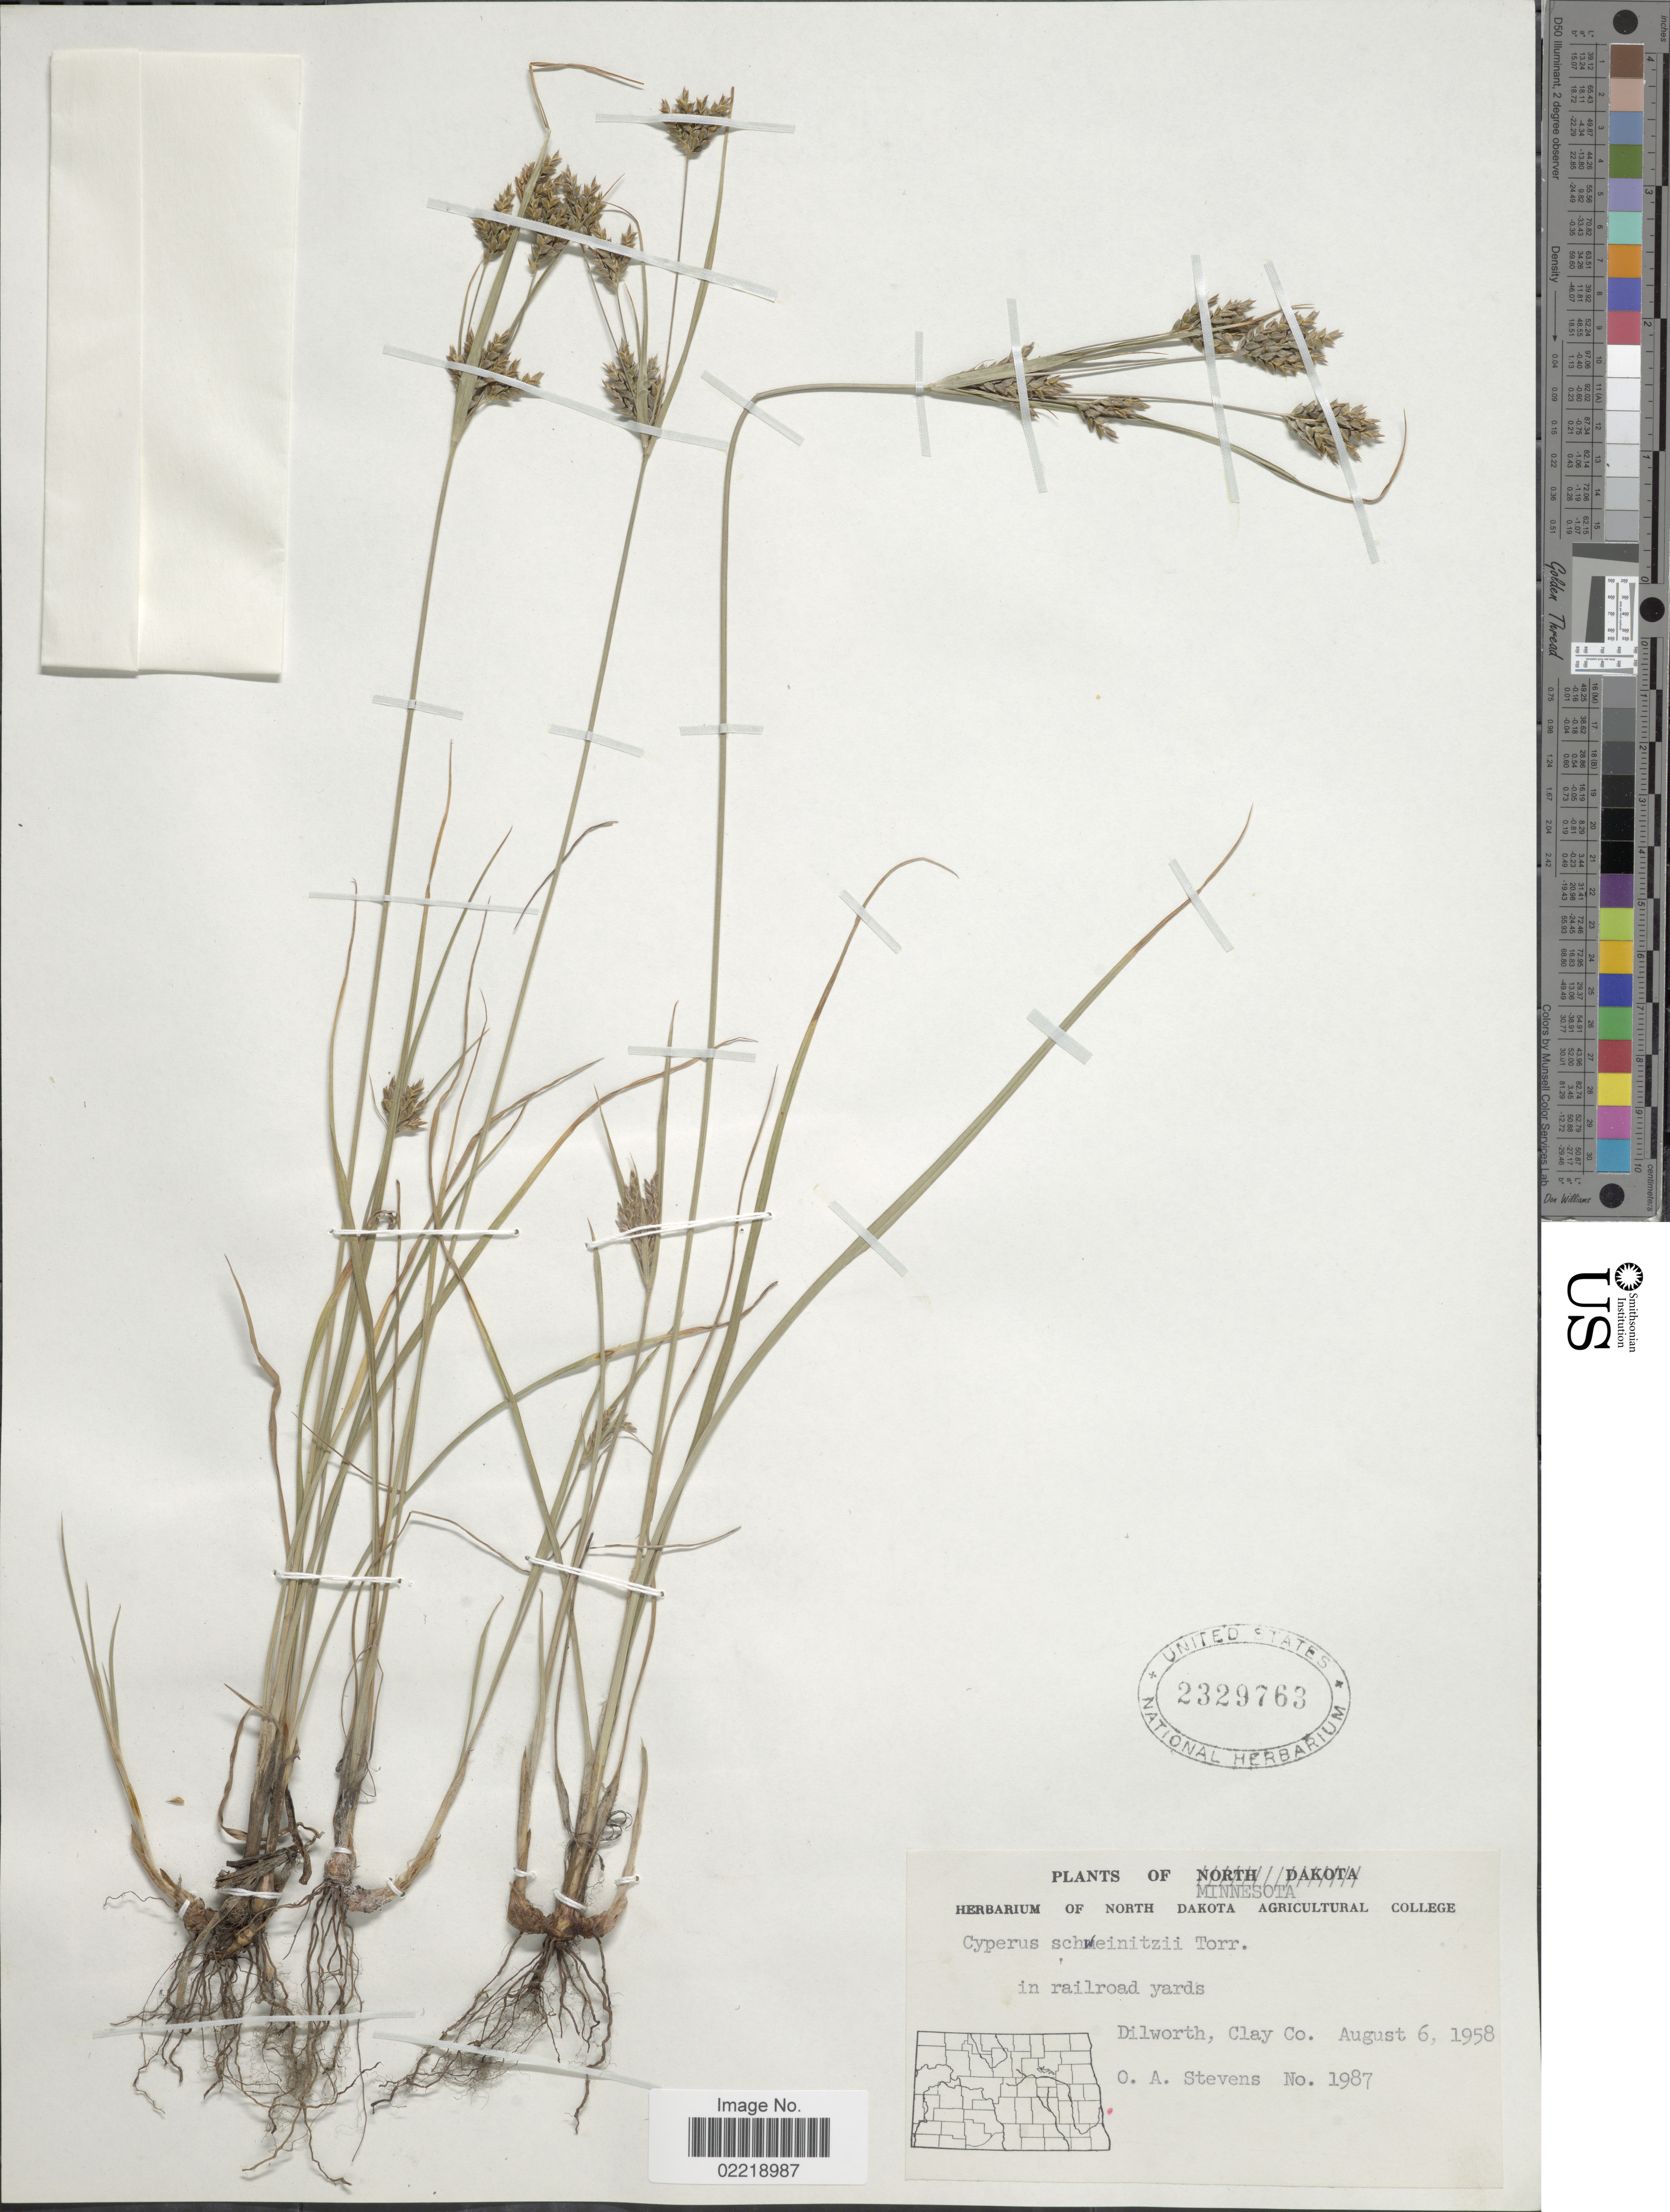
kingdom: Plantae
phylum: Tracheophyta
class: Liliopsida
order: Poales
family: Cyperaceae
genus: Cyperus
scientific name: Cyperus schweinitzii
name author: Torr.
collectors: O. A. Stevens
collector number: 1987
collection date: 1958-08-06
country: United States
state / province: Minnesota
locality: In railroad yards, Dilworth, Clay Co.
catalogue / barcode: US 2329763